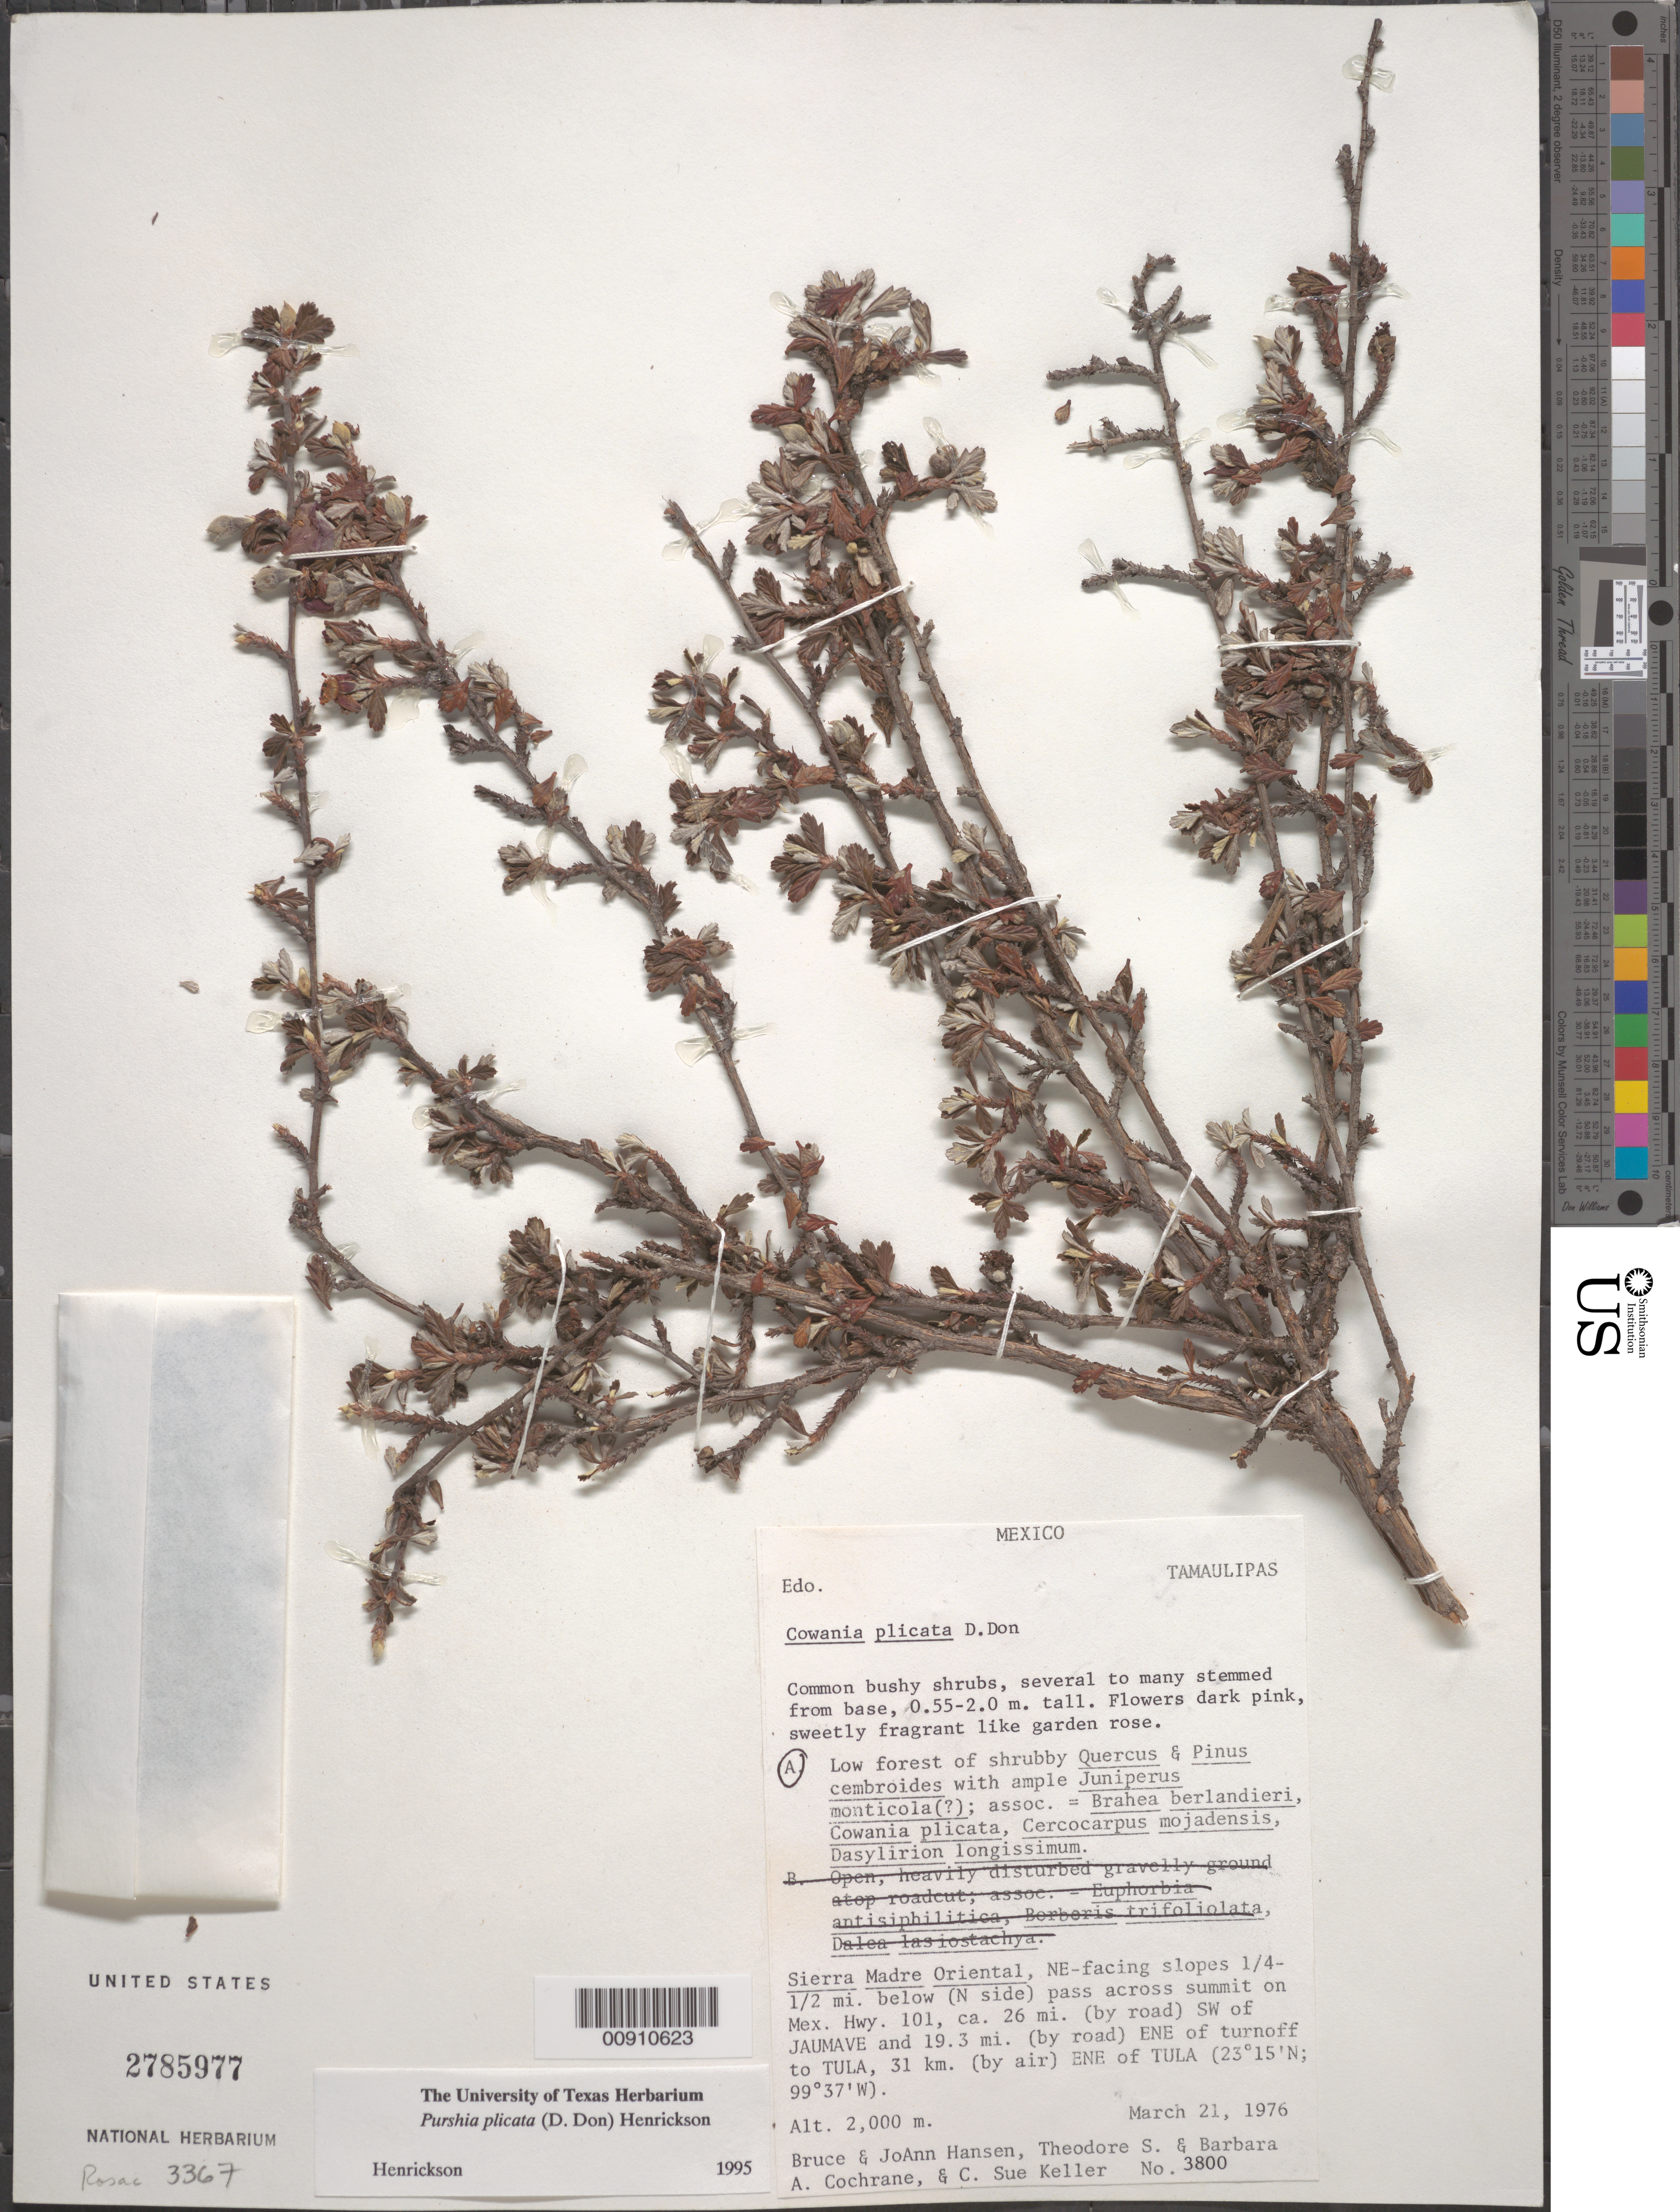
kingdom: Plantae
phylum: Tracheophyta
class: Magnoliopsida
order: Rosales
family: Rosaceae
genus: Purshia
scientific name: Purshia plicata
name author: (D. Don) Henrickson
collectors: B. Hansen, J. Hansen, T. Cochrane, B. Cochrane & C. S. Keller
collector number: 3800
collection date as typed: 21 Mar 1976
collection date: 1976-03-21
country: Mexico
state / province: Tamaulipas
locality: Sierra Madre Oriental, NE-facing slopes ¼ - ½ mi. below (N side) pass across summit on Mex. Hwy. 101, ca. 26 mi. (by road) SW of Jaumave and 19.3 mi. (by road) ENE of turnoff to Tula, 31 km. (by air) ENE of Tula.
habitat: Low forest of shrubby Quercus & Pinus cembroides with ample Juniperus monticola (?); assoc. = Brahea berlandieri, Cowania plicata, Cercocarpus mojadensis, Dasylirion longissimum.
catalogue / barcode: US 2785977